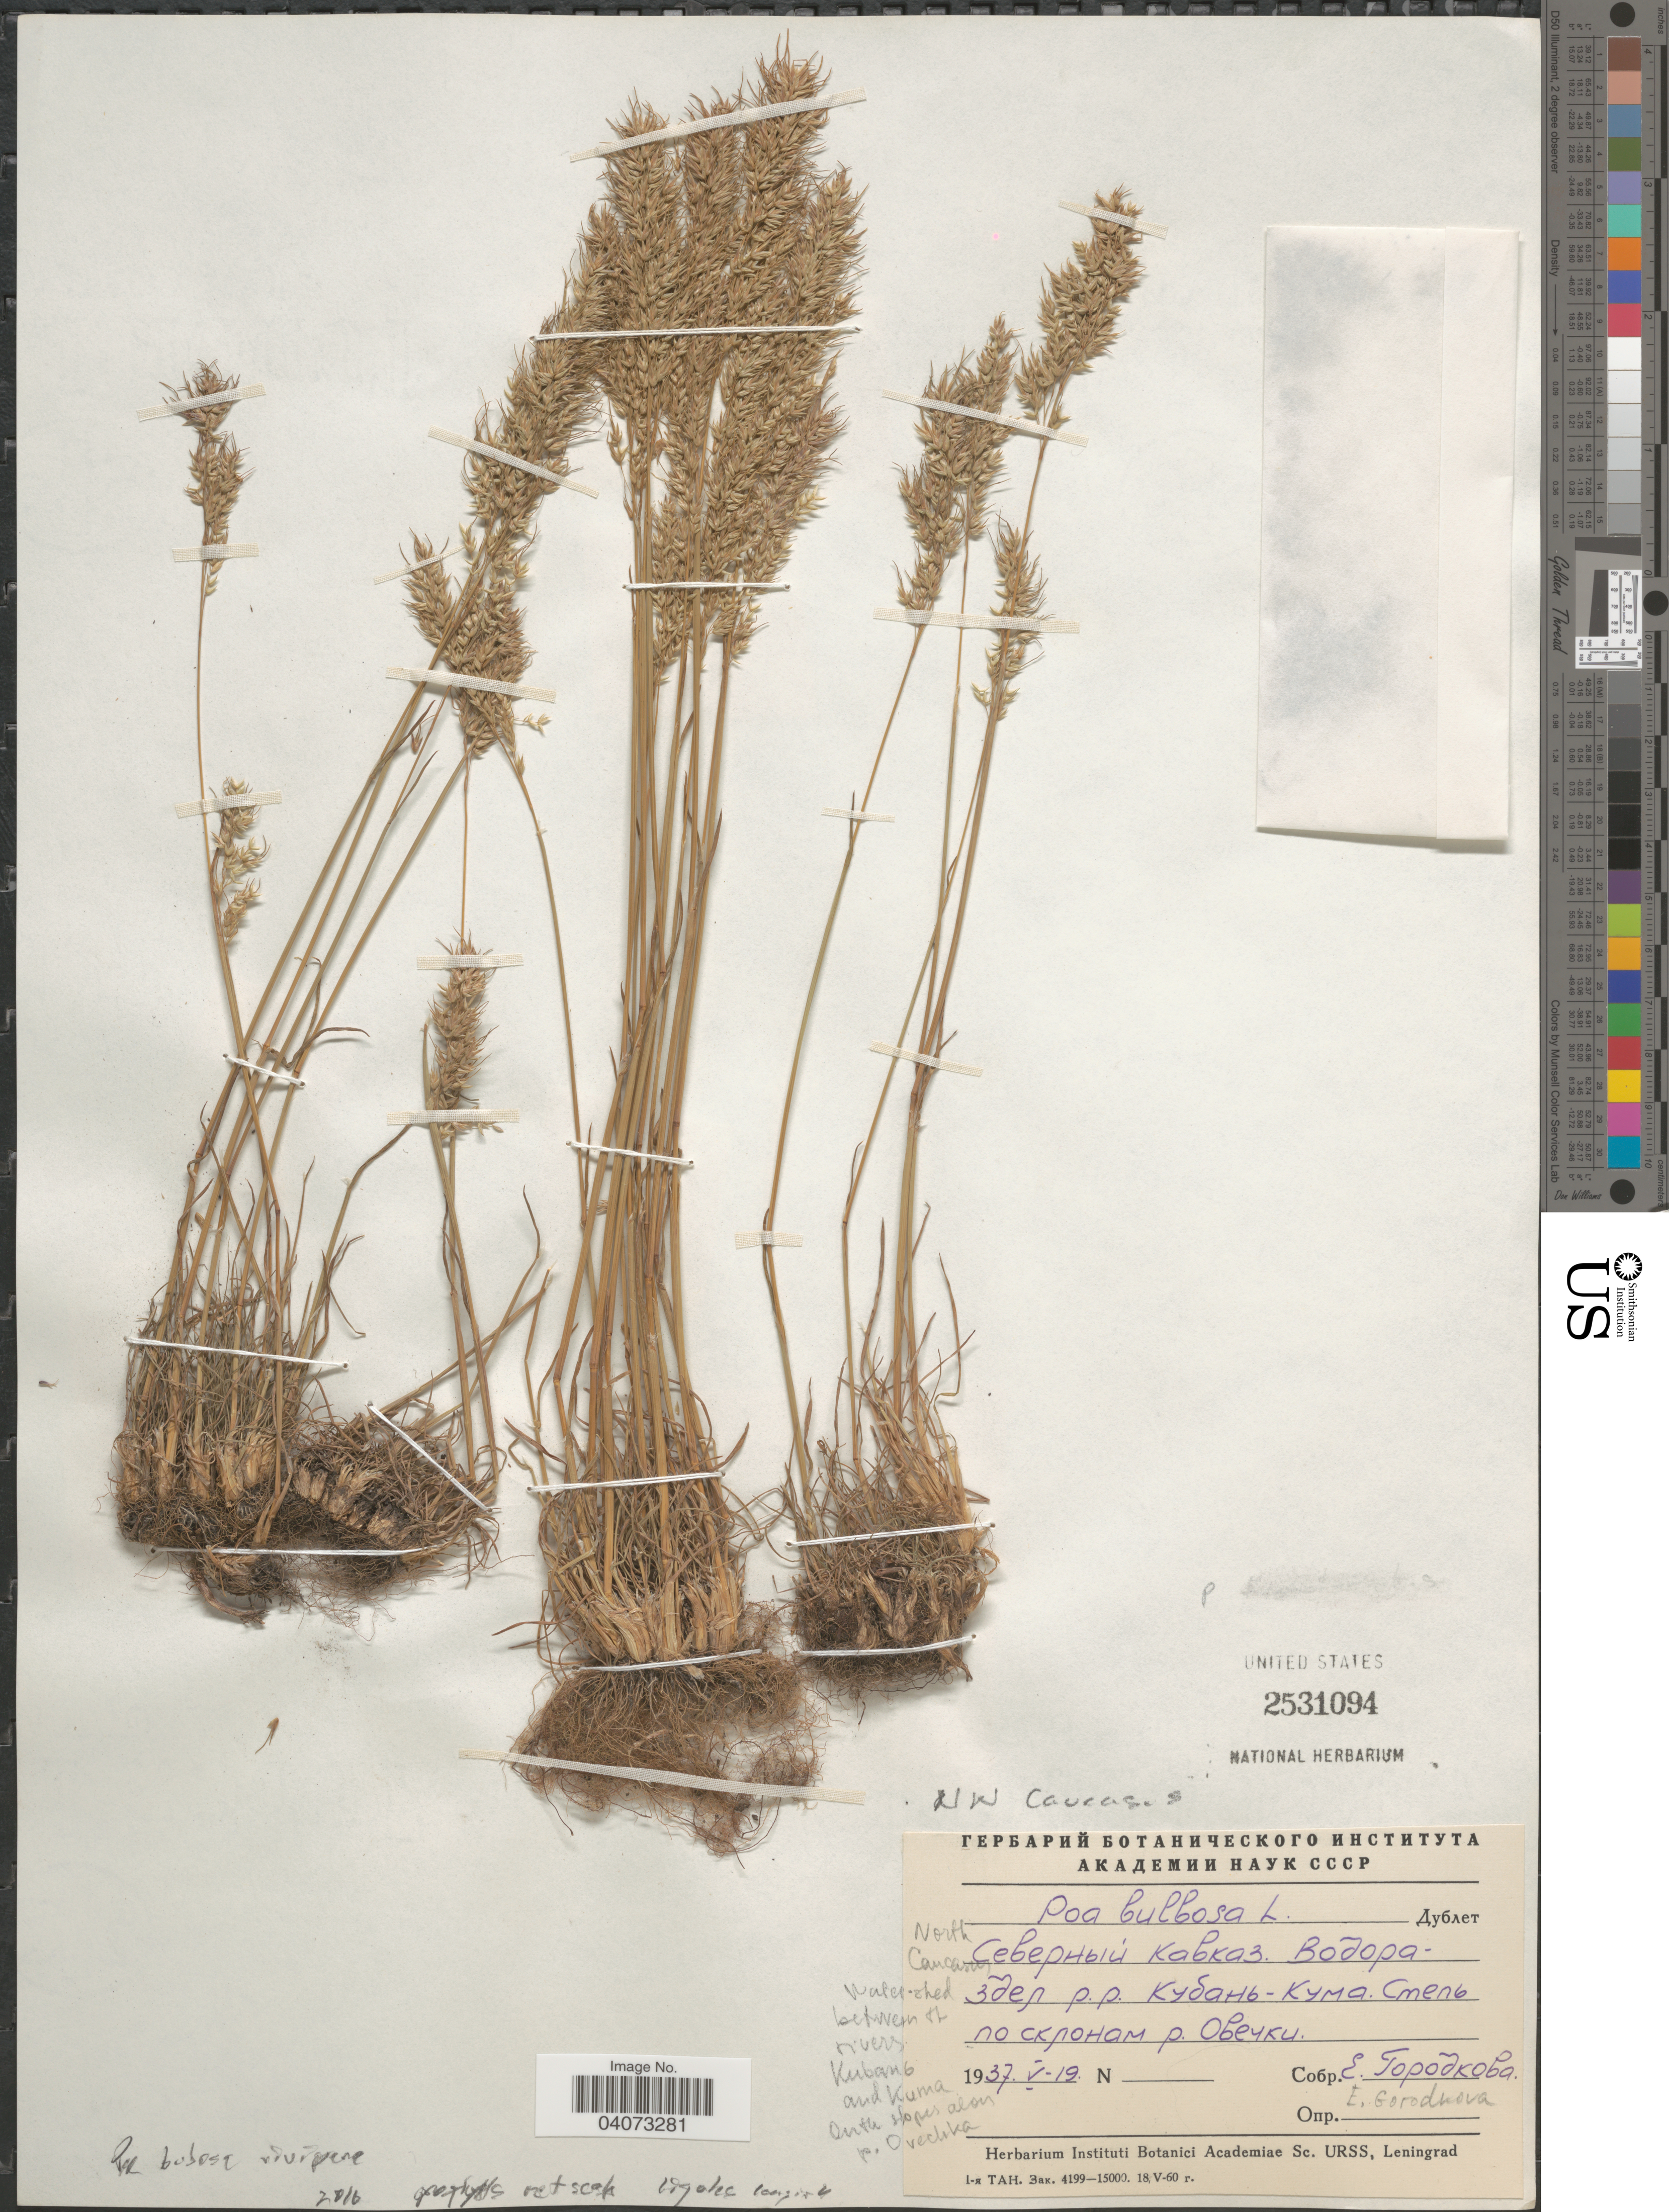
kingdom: Plantae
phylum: Tracheophyta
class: Liliopsida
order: Poales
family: Poaceae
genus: Poa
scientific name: Poa bulbosa subsp. bulbosa var. vivipara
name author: Koeler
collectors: E. Gorodnova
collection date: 1937-05-19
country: Russian Federation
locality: NW Caucaus. North Caucasus. Water-shed between the rivers Kuban and Kuma. Outer slope above p. Ovechka. X.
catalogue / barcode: US 2531094